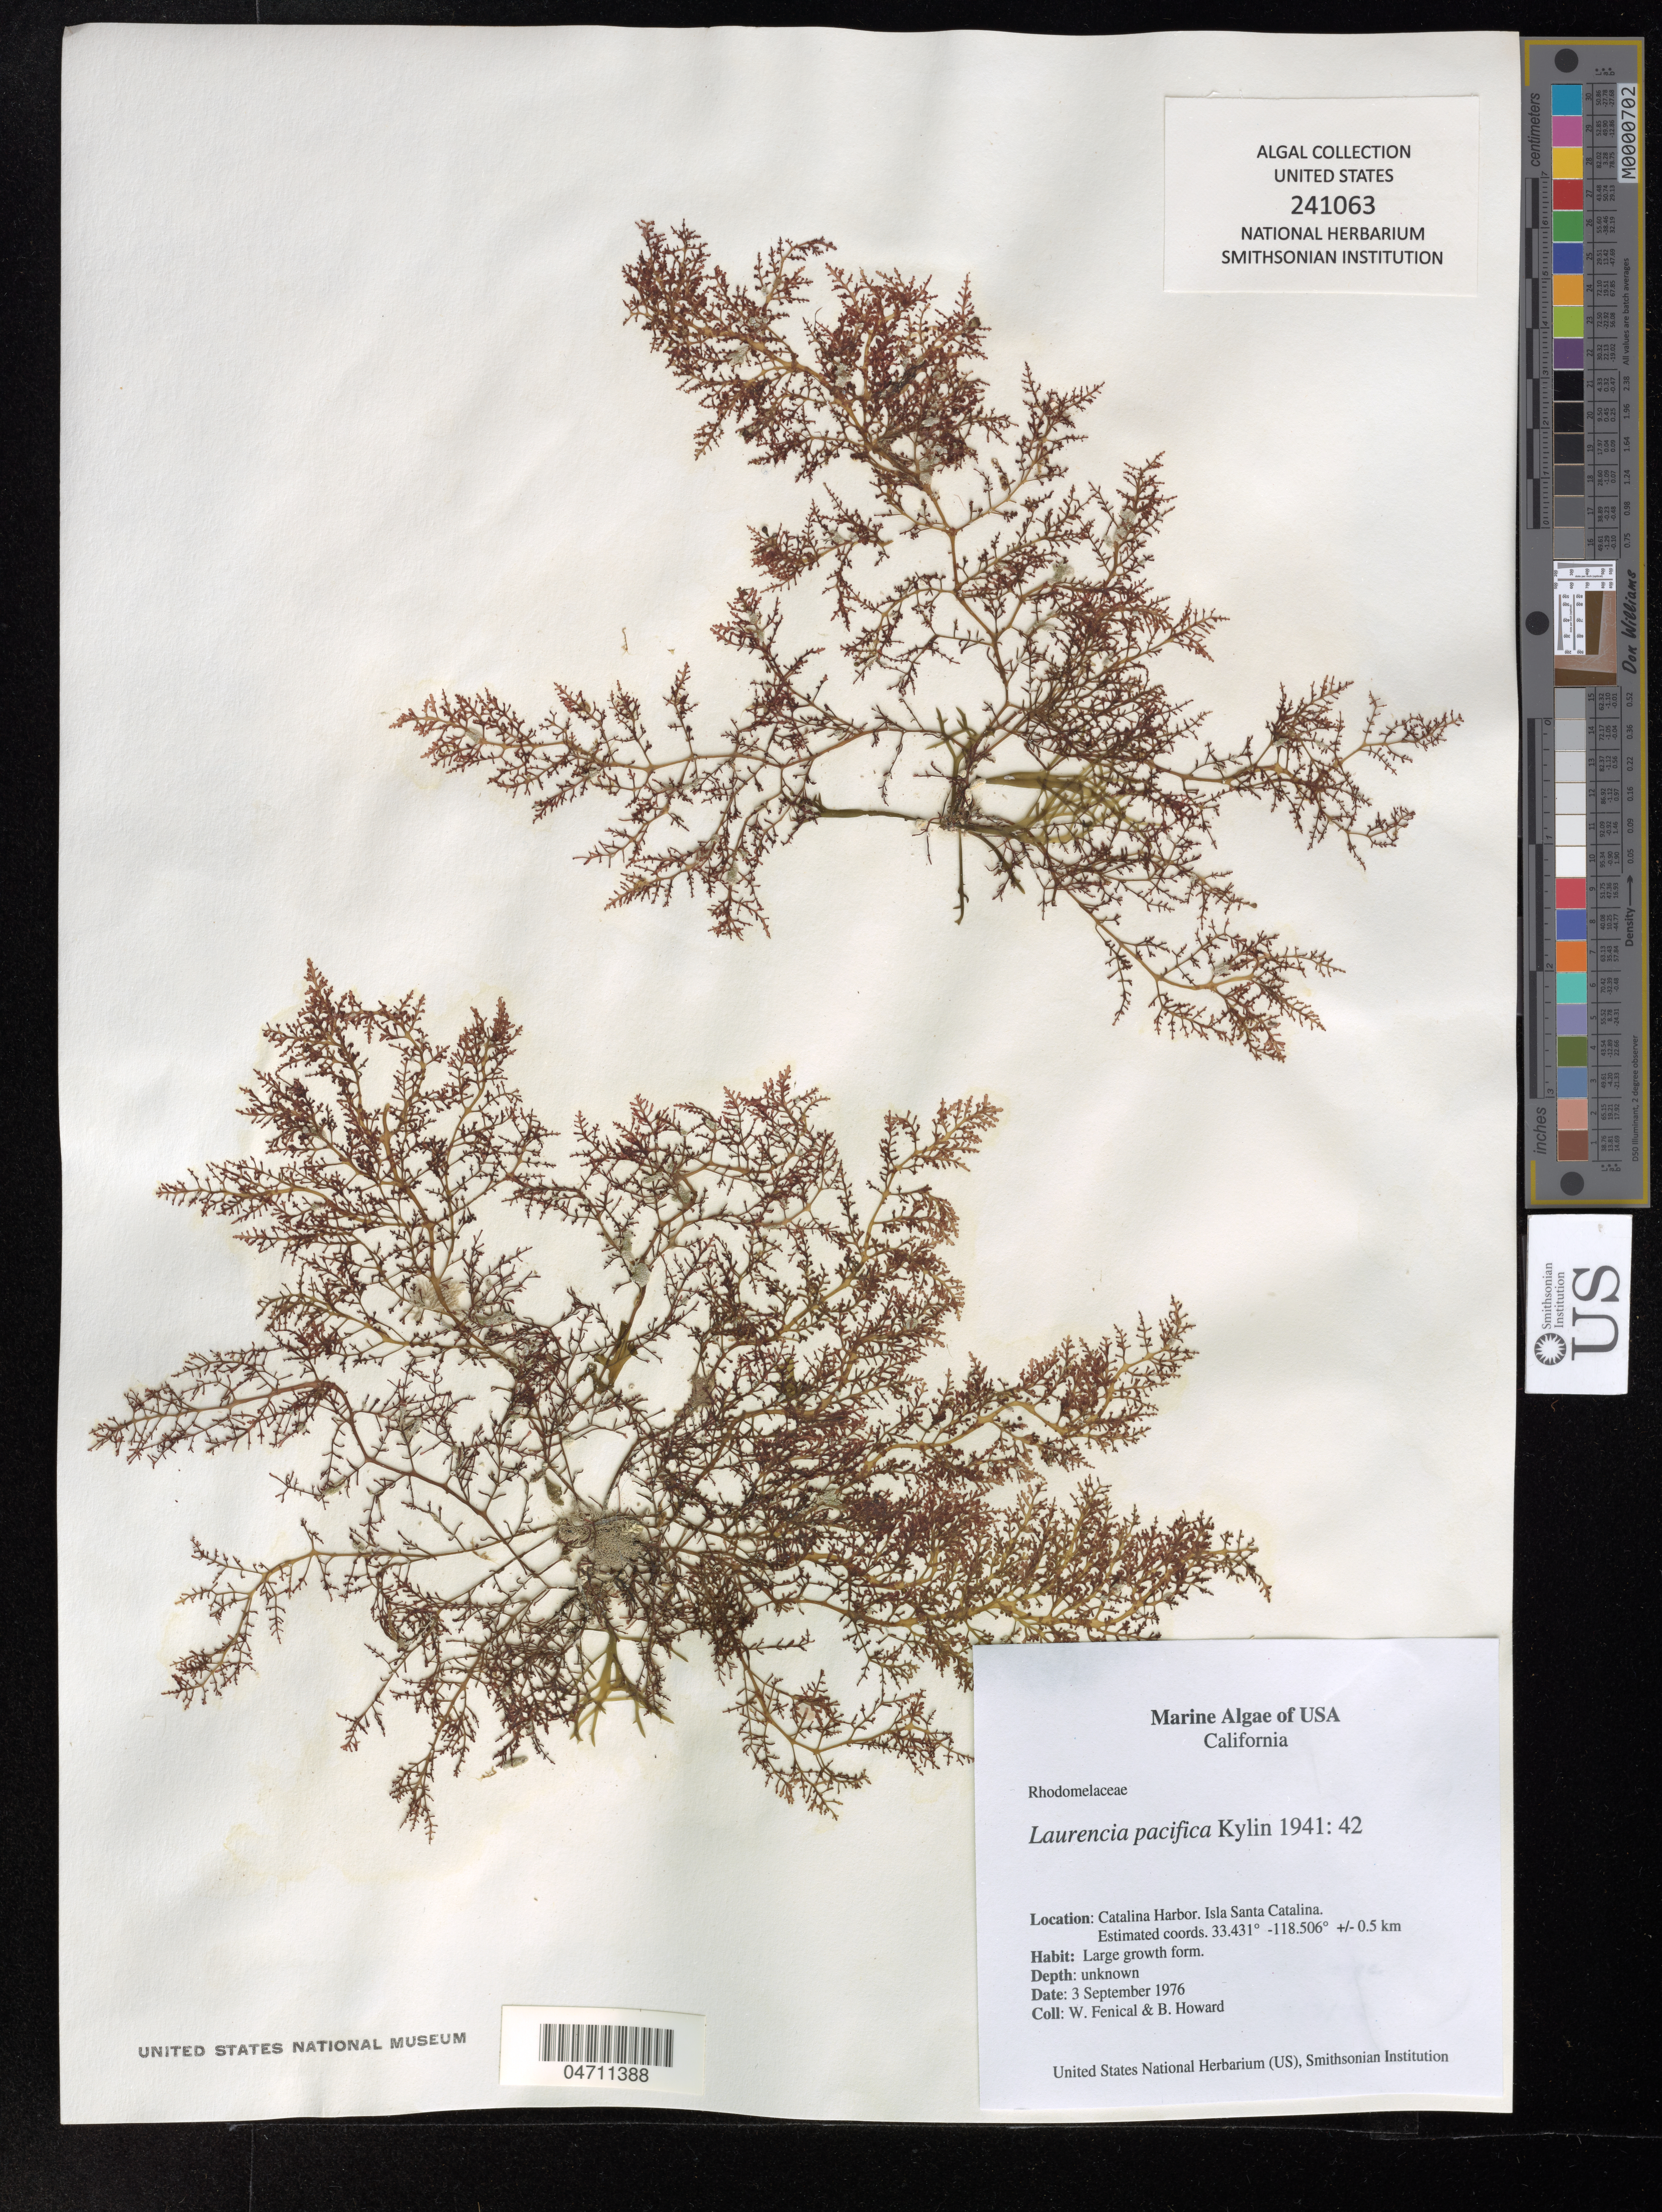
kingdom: Plantae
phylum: Rhodophyta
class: Florideophyceae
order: Ceramiales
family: Rhodomelaceae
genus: Laurencia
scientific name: Laurencia pacifica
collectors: W. Fenical & B. Howard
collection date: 1976-09-03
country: United States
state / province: California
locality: Catalina Harbor. Isla Santa Catalina.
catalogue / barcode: US 241063